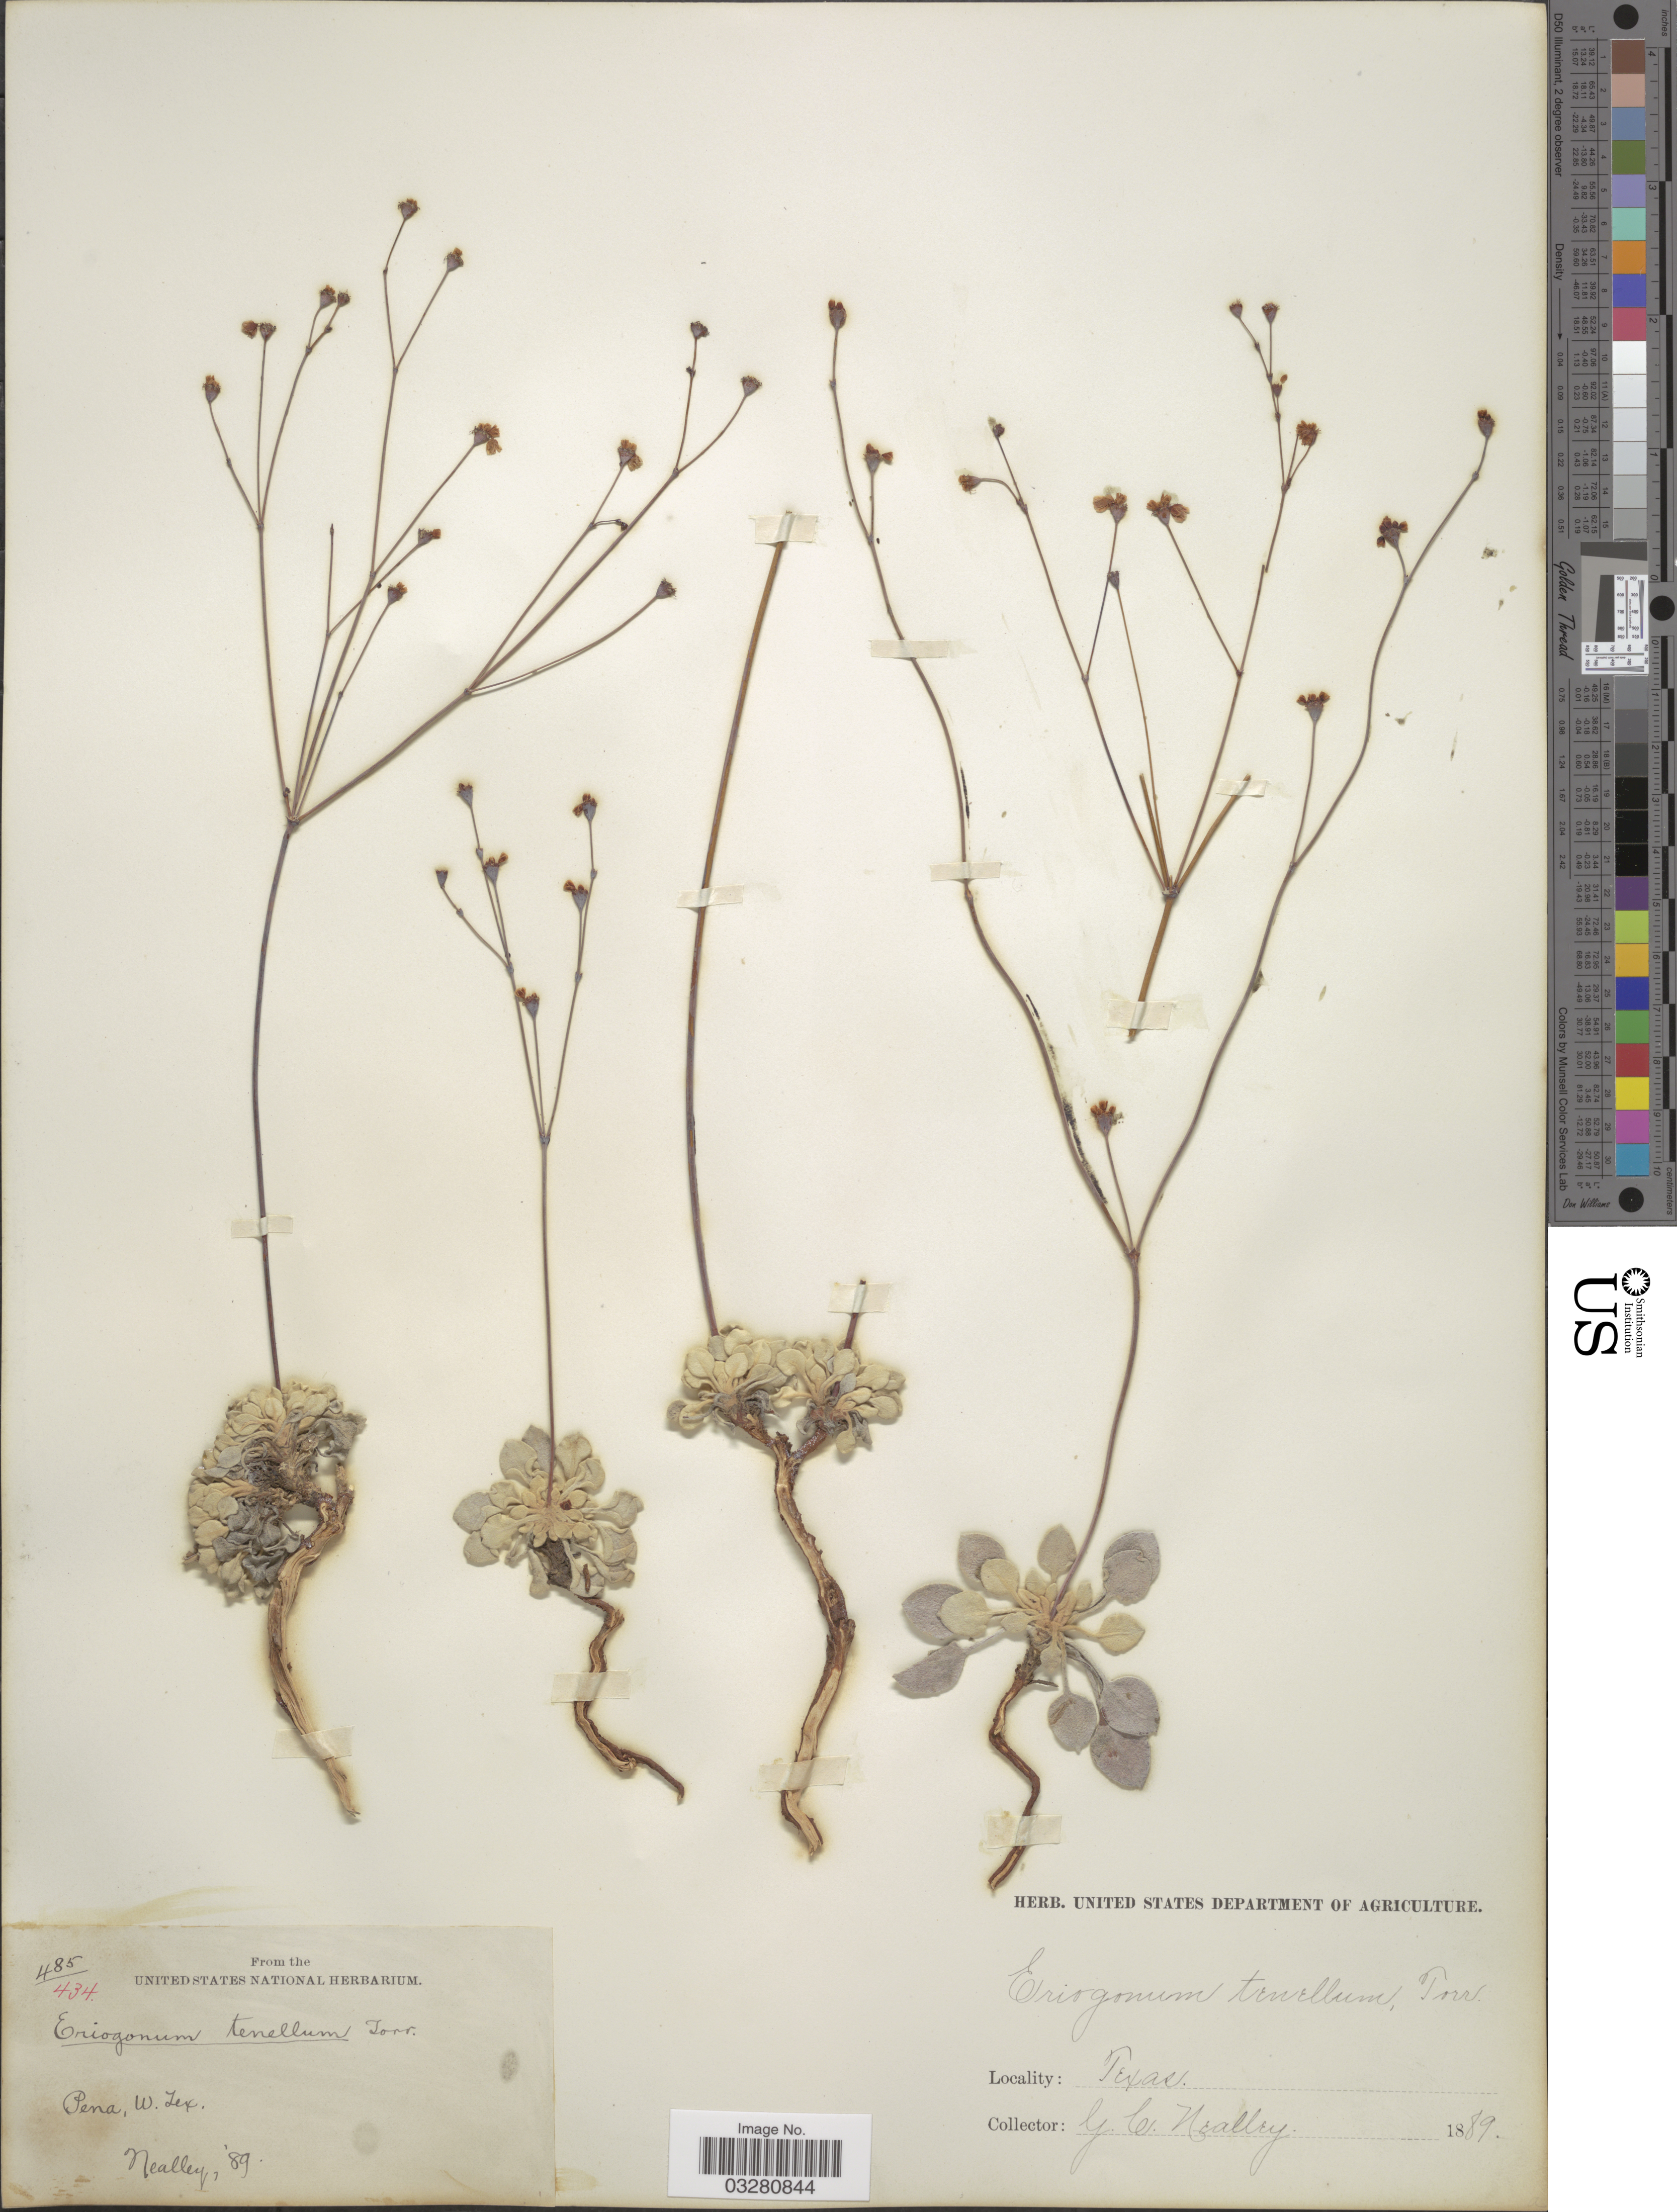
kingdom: Plantae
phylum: Tracheophyta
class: Magnoliopsida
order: Caryophyllales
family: Polygonaceae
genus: Eriogonum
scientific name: Eriogonum tenellum var. tenellum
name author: Torr.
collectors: G. Neally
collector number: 485/434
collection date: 1889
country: United States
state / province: Texas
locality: Pena, W. Texas.